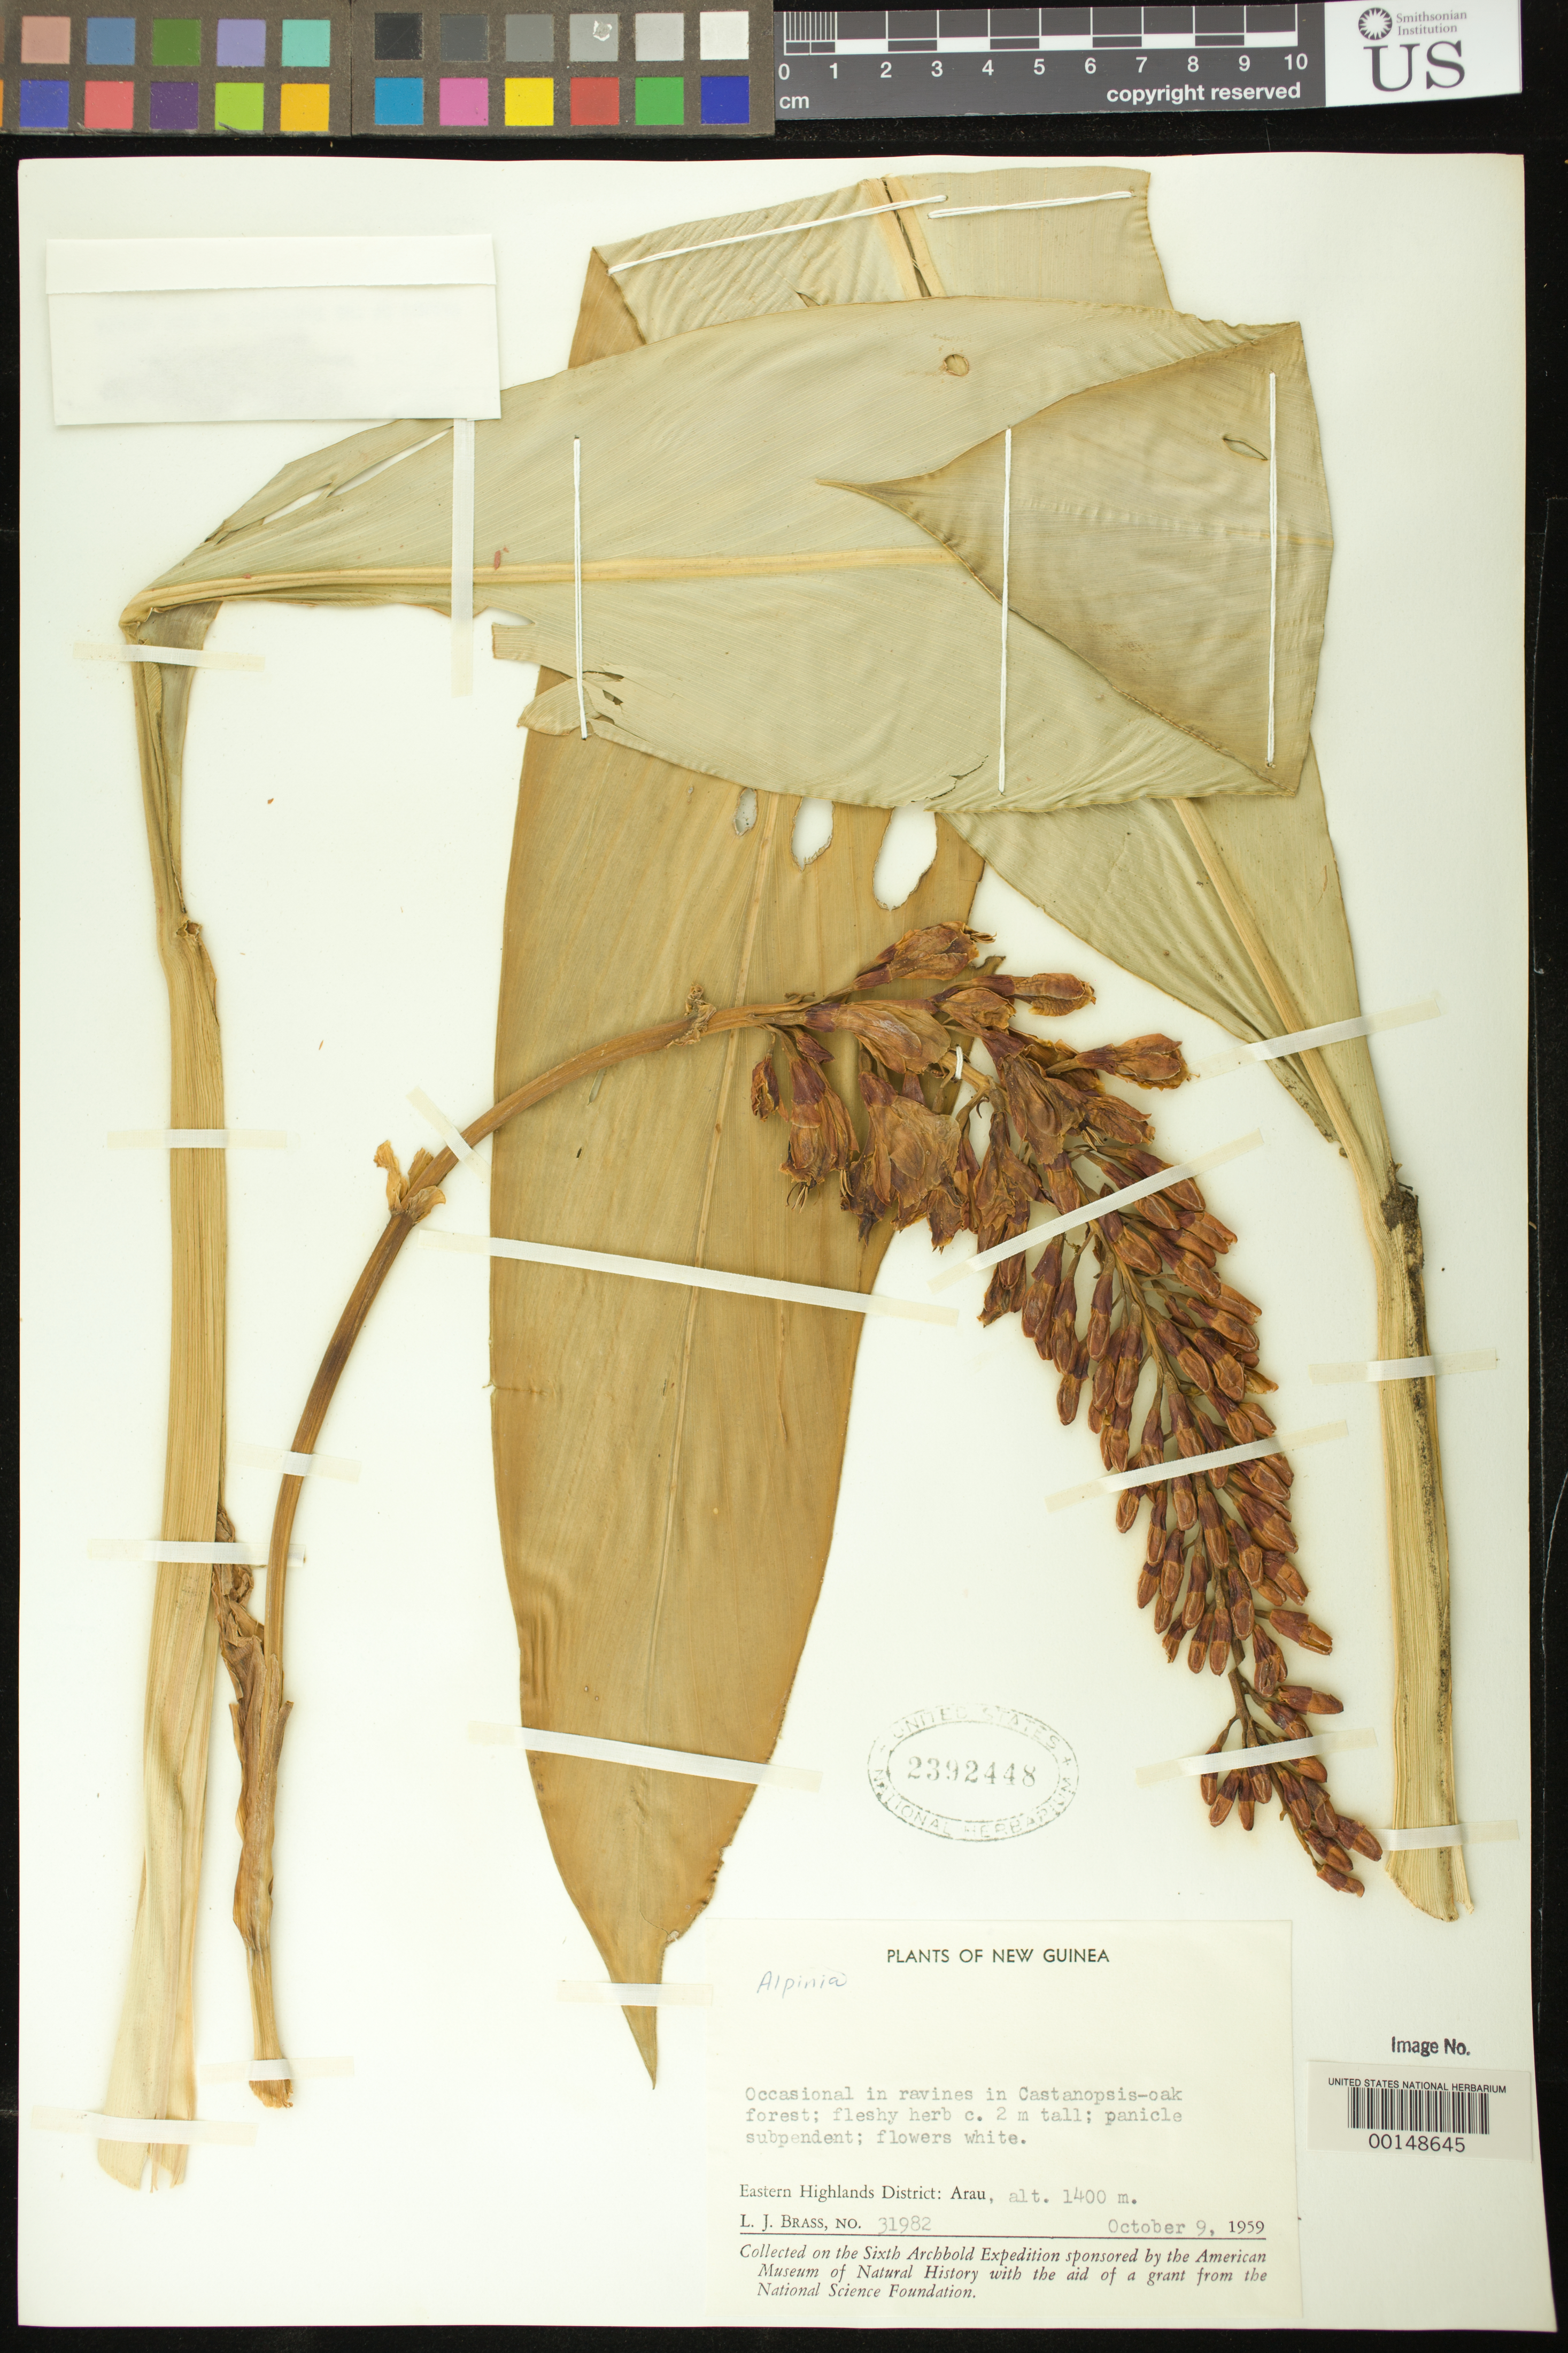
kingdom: Plantae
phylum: Tracheophyta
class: Liliopsida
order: Zingiberales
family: Zingiberaceae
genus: Pleuranthodium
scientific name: Pleuranthodium sp.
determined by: Docot, Rudolph Valentino A.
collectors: L. J. Brass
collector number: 31982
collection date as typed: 09 Oct 1959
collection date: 1959-10-09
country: Papua New Guinea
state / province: Eastern Highlands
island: New Guinea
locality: Arau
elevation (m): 1400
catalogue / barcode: US 2392448